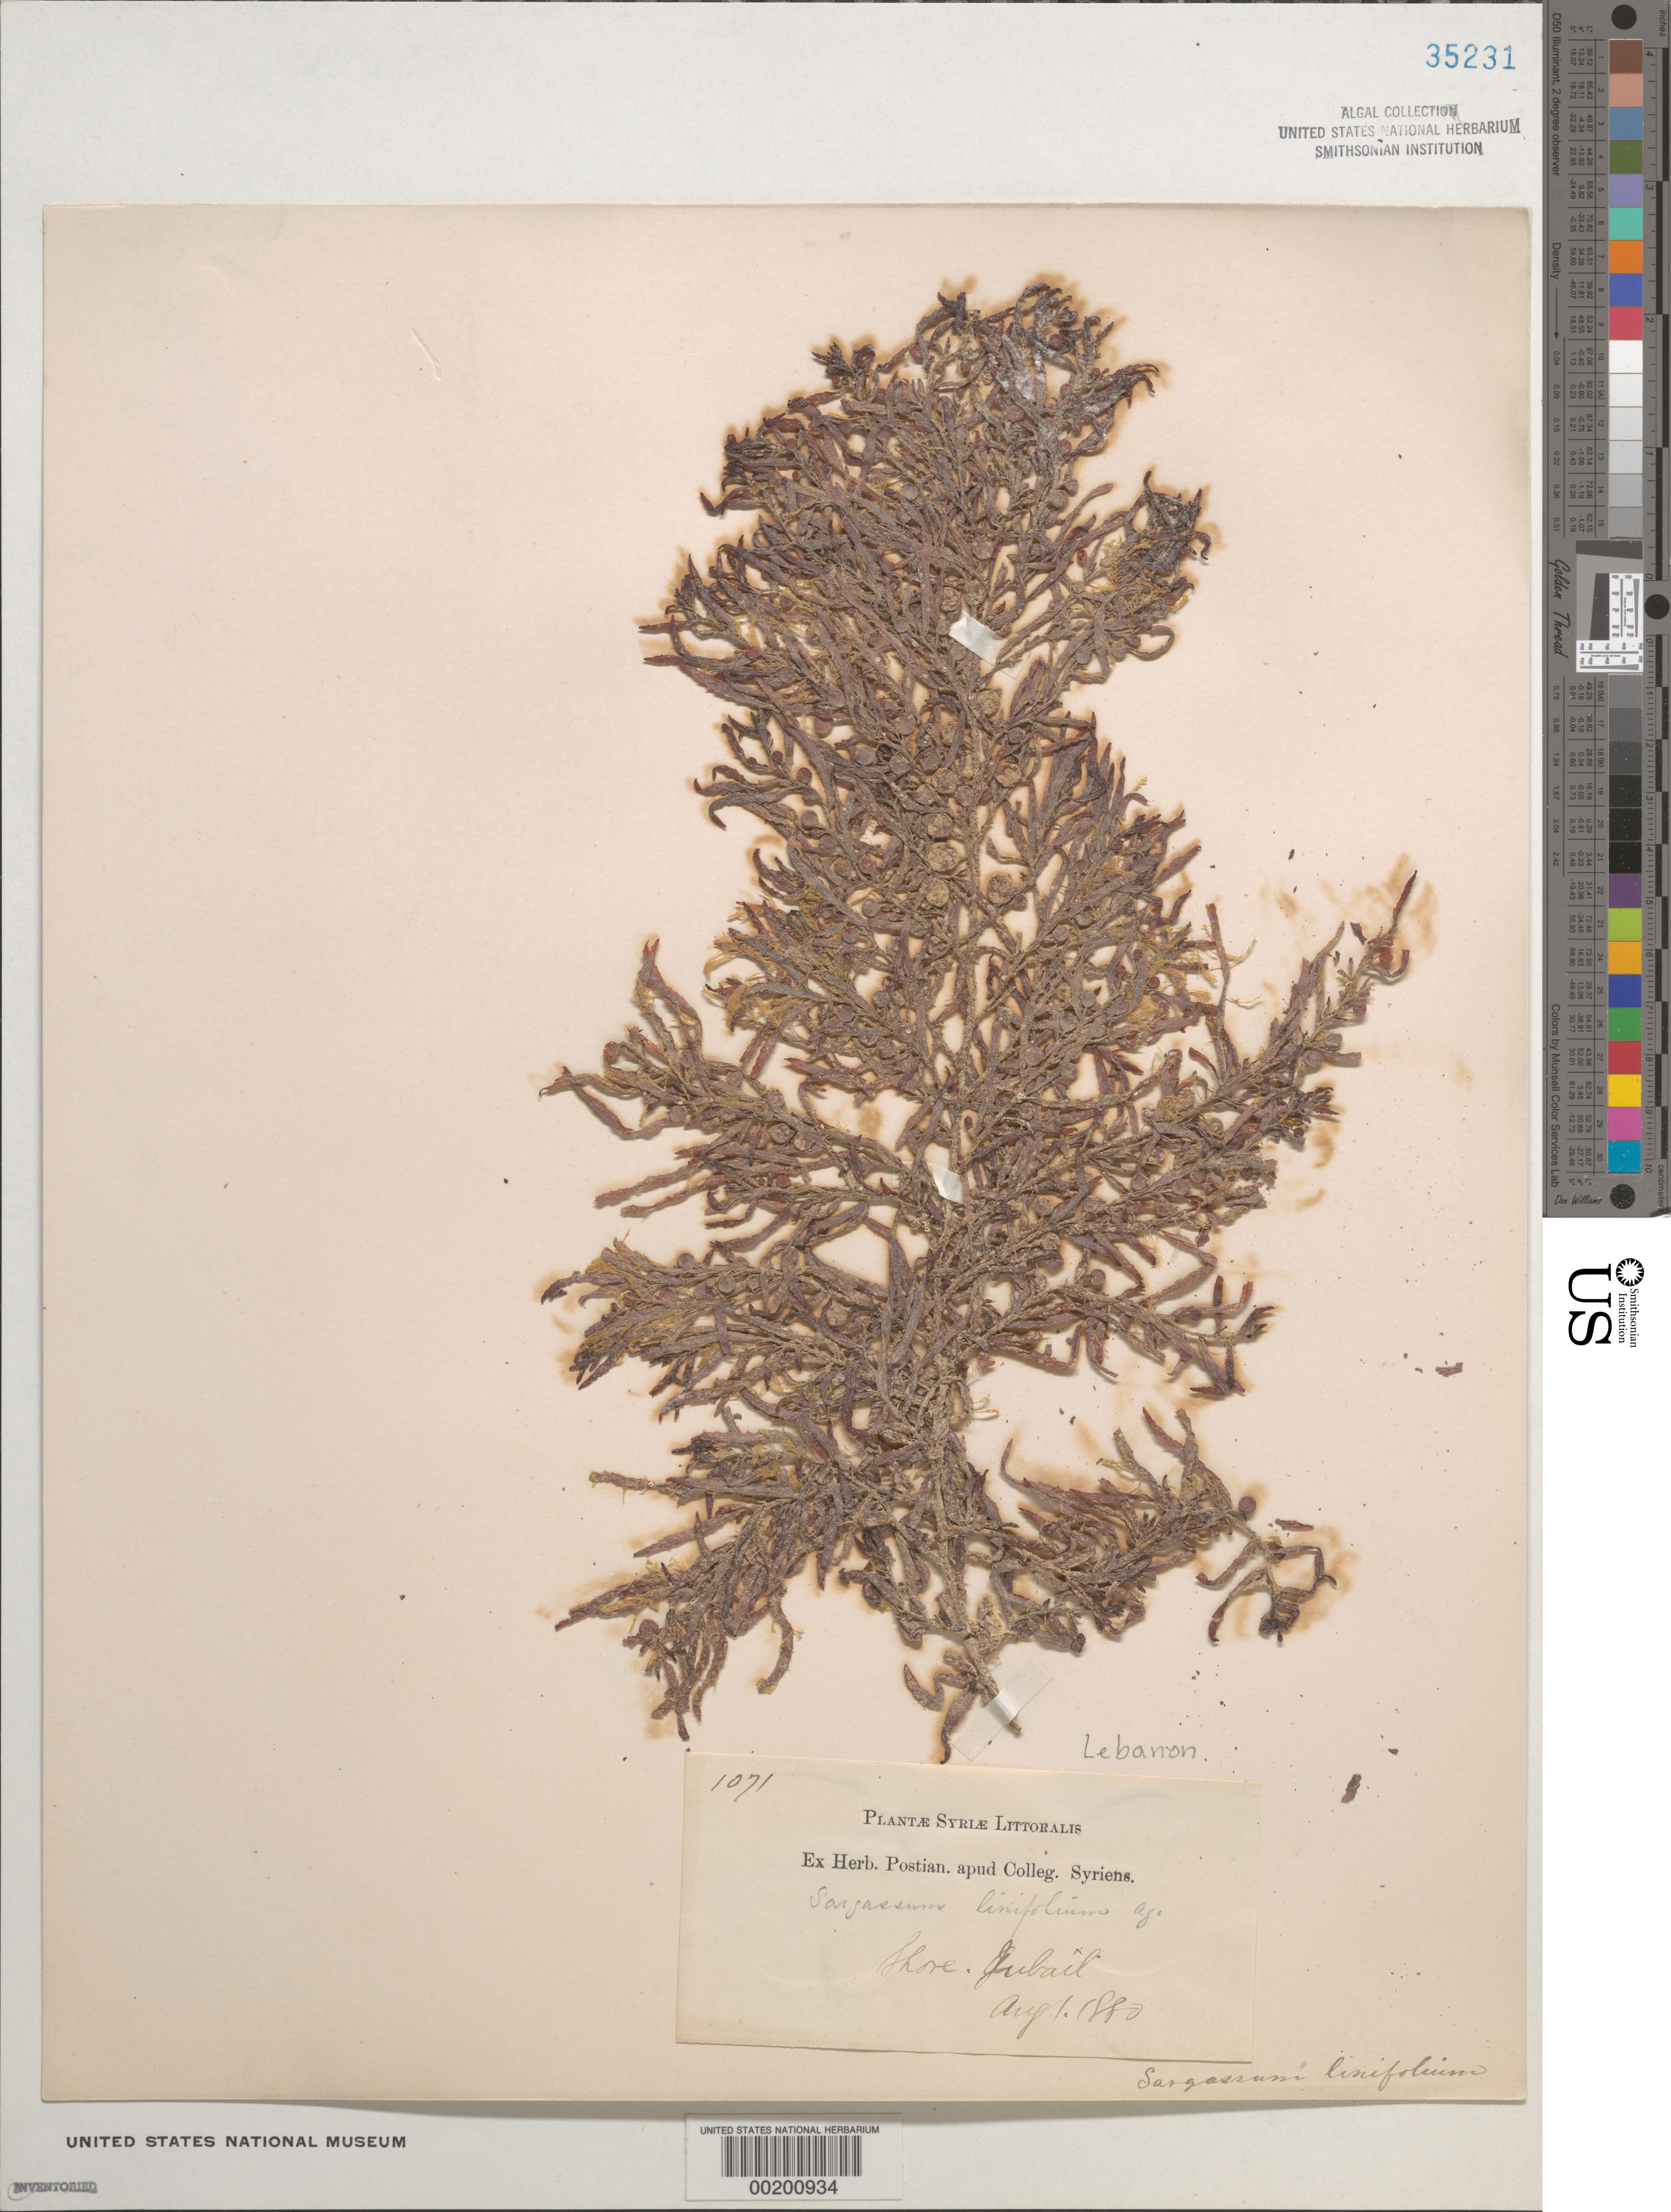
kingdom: Chromista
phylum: Ochrophyta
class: Phaeophyceae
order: Fucales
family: Sargassaceae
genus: Sargassum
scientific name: Sargassum acinarium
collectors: -. Postian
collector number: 1071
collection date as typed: Aug 1880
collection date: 1880-08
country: Lebanon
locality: Jubayl (jubail)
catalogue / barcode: US 35231